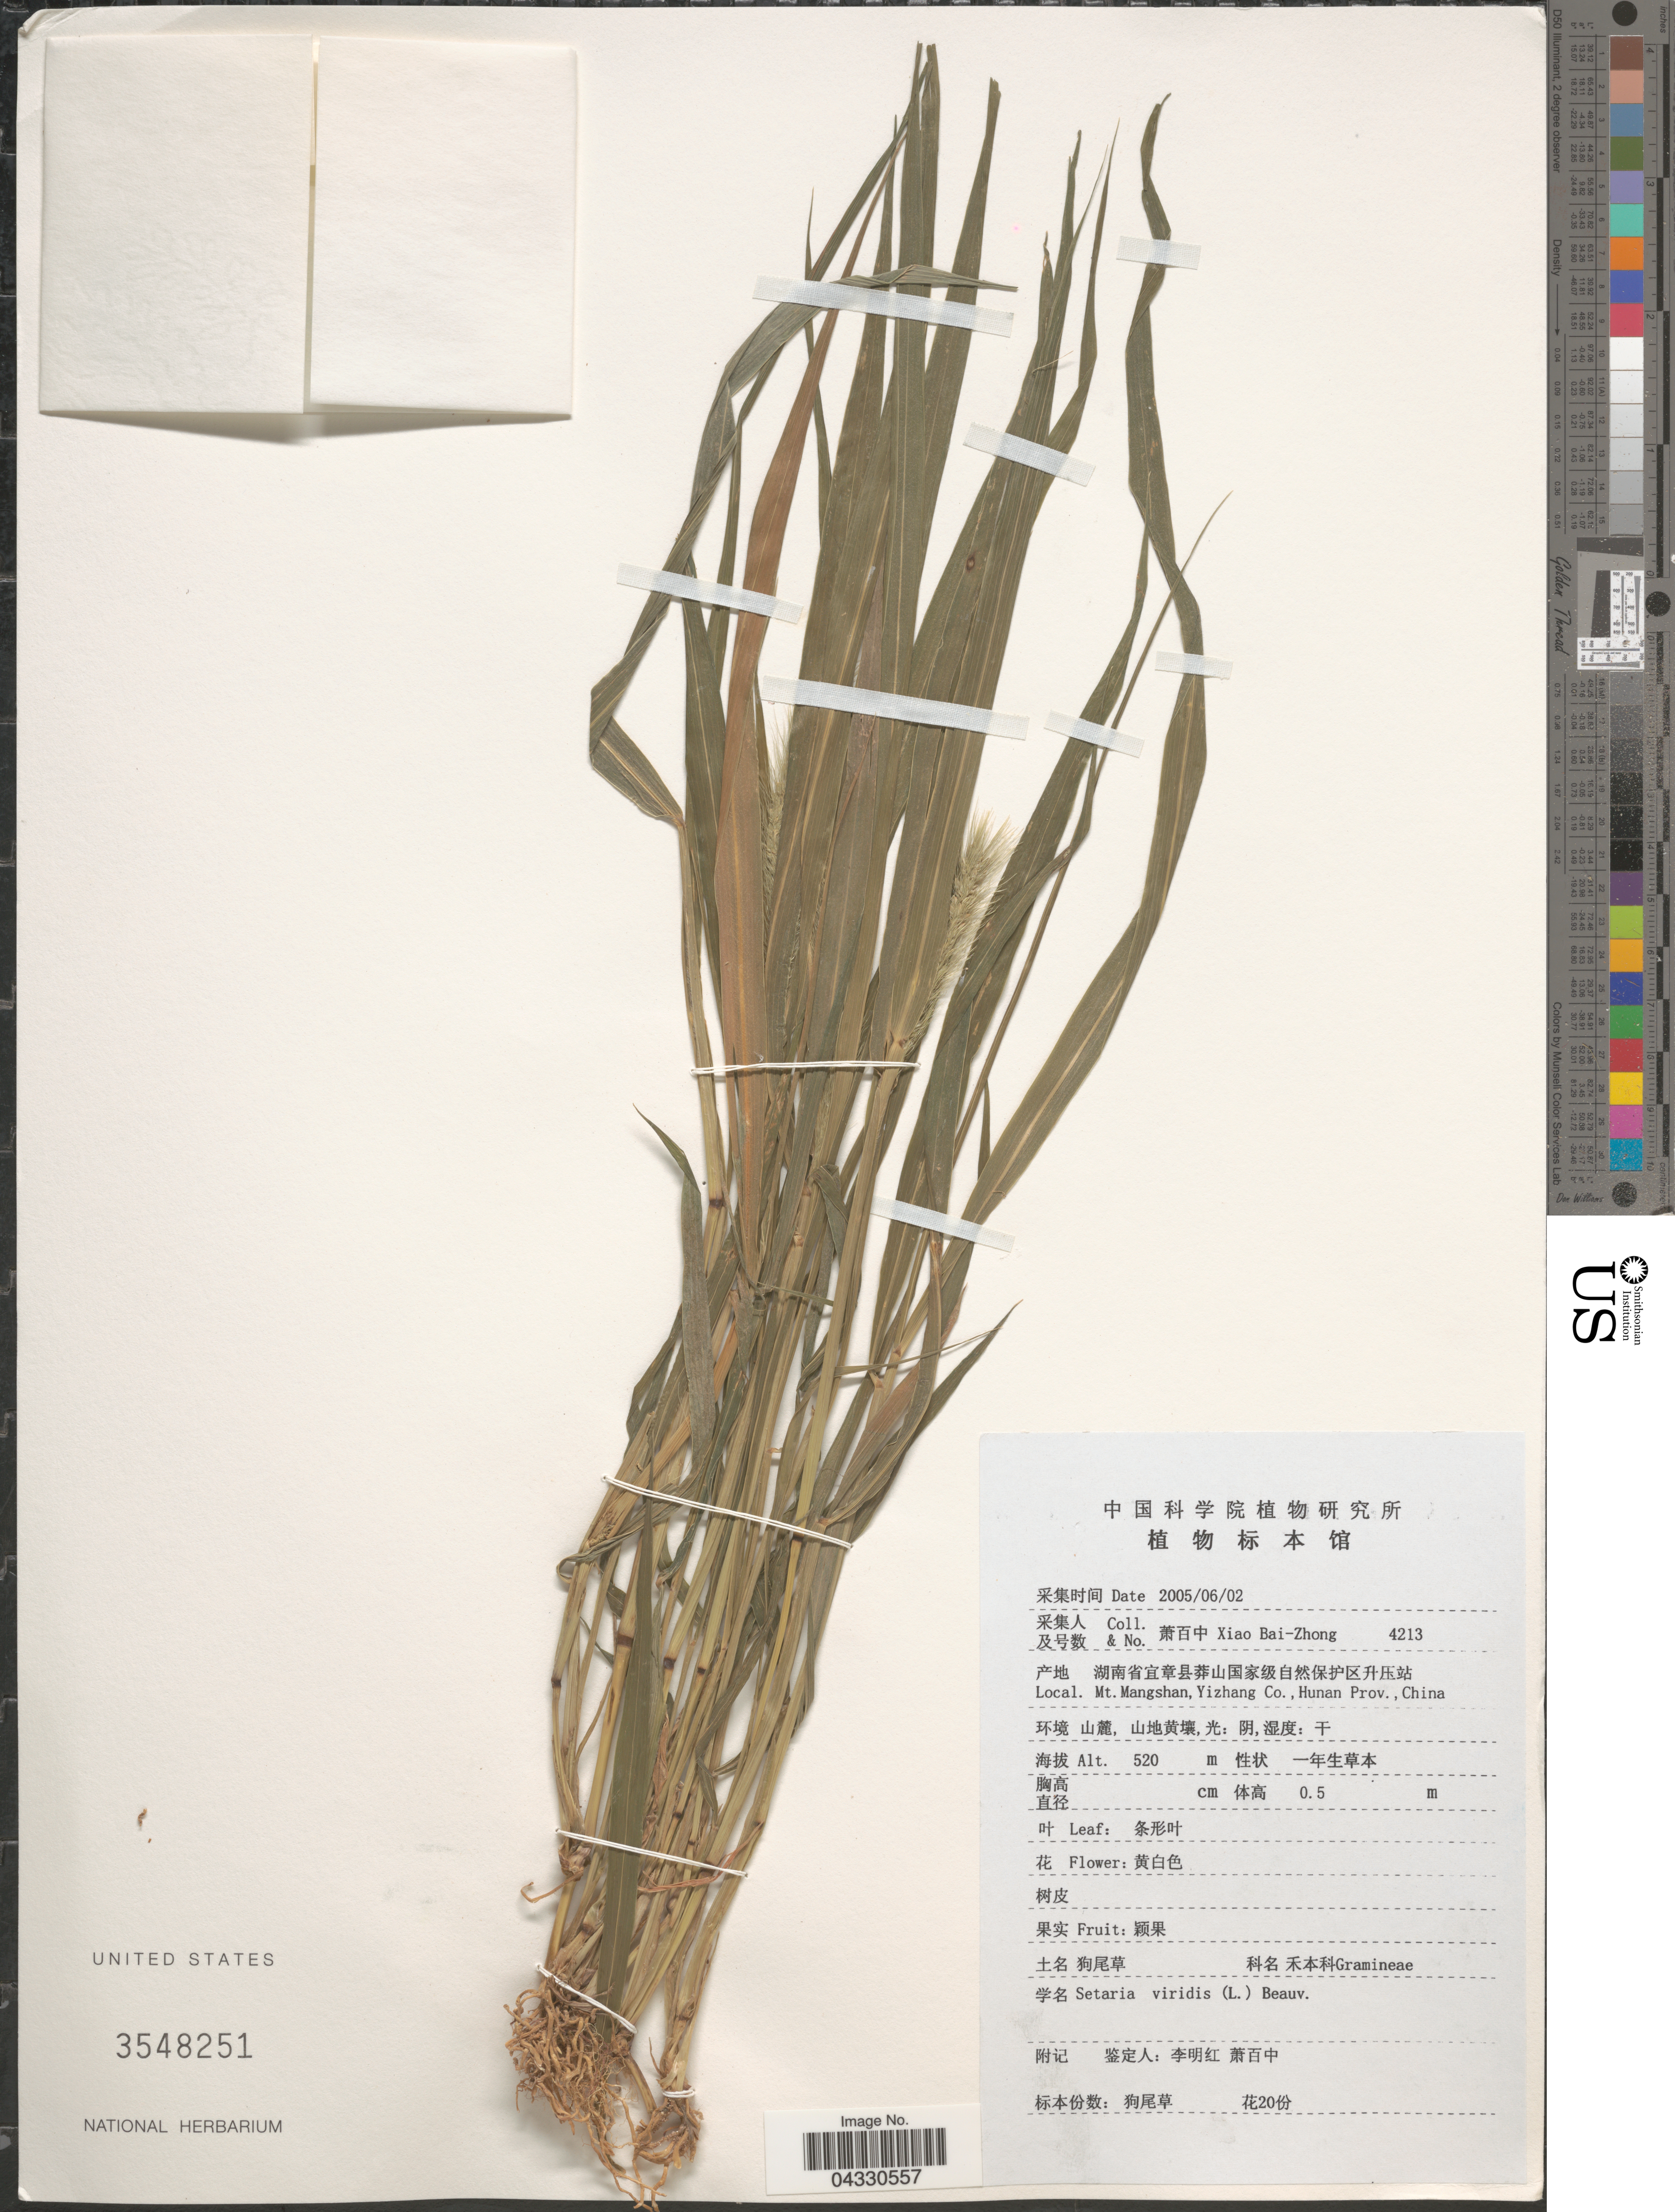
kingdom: Plantae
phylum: Tracheophyta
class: Liliopsida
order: Poales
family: Poaceae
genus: Setaria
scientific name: Setaria viridis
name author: (L.) P. Beauv.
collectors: B. Z. Xiao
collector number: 4213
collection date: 2005-06-02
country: China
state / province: Hunan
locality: Mt. Mangshan, Yizhang Co.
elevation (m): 520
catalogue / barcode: US 3548251